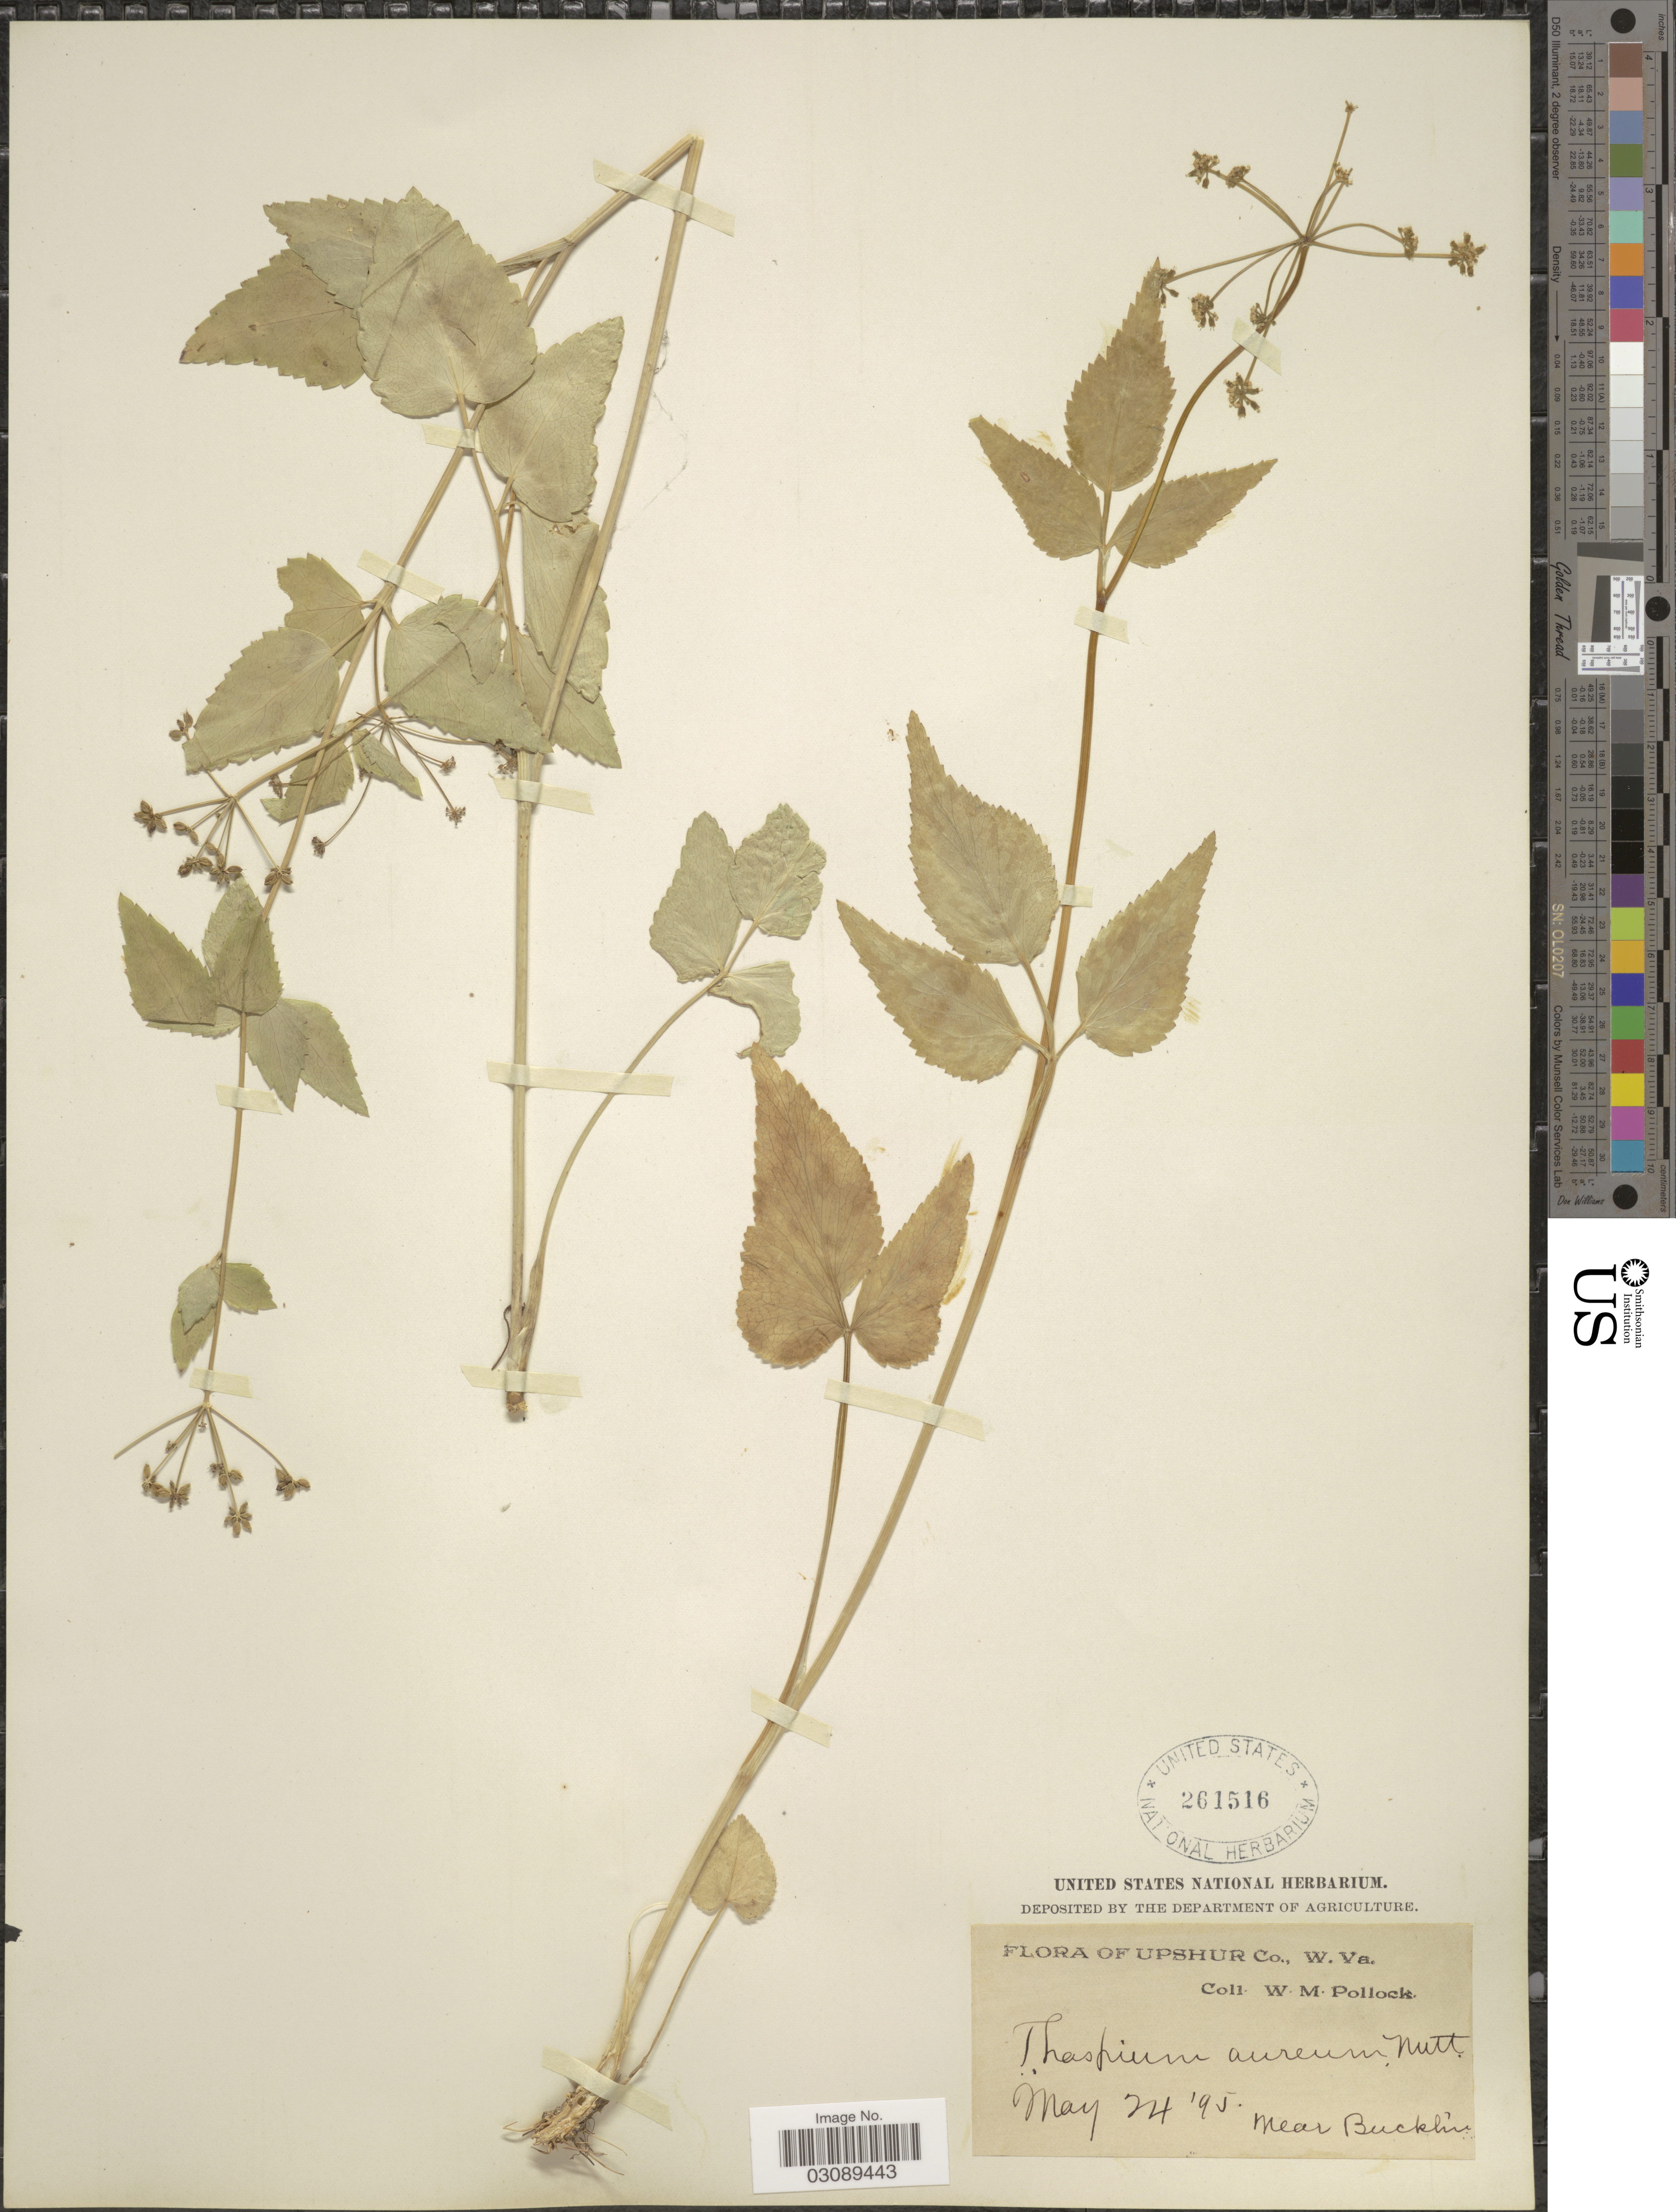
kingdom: Plantae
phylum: Tracheophyta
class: Magnoliopsida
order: Apiales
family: Apiaceae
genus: Thaspium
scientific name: Thaspium aureum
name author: (L.) Nutt.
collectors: W. M. Pollock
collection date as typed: Transcribed d/m/y: 24/5/95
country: United States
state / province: West Virginia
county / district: Upshur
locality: Near Bucklin.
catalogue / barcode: US 261516